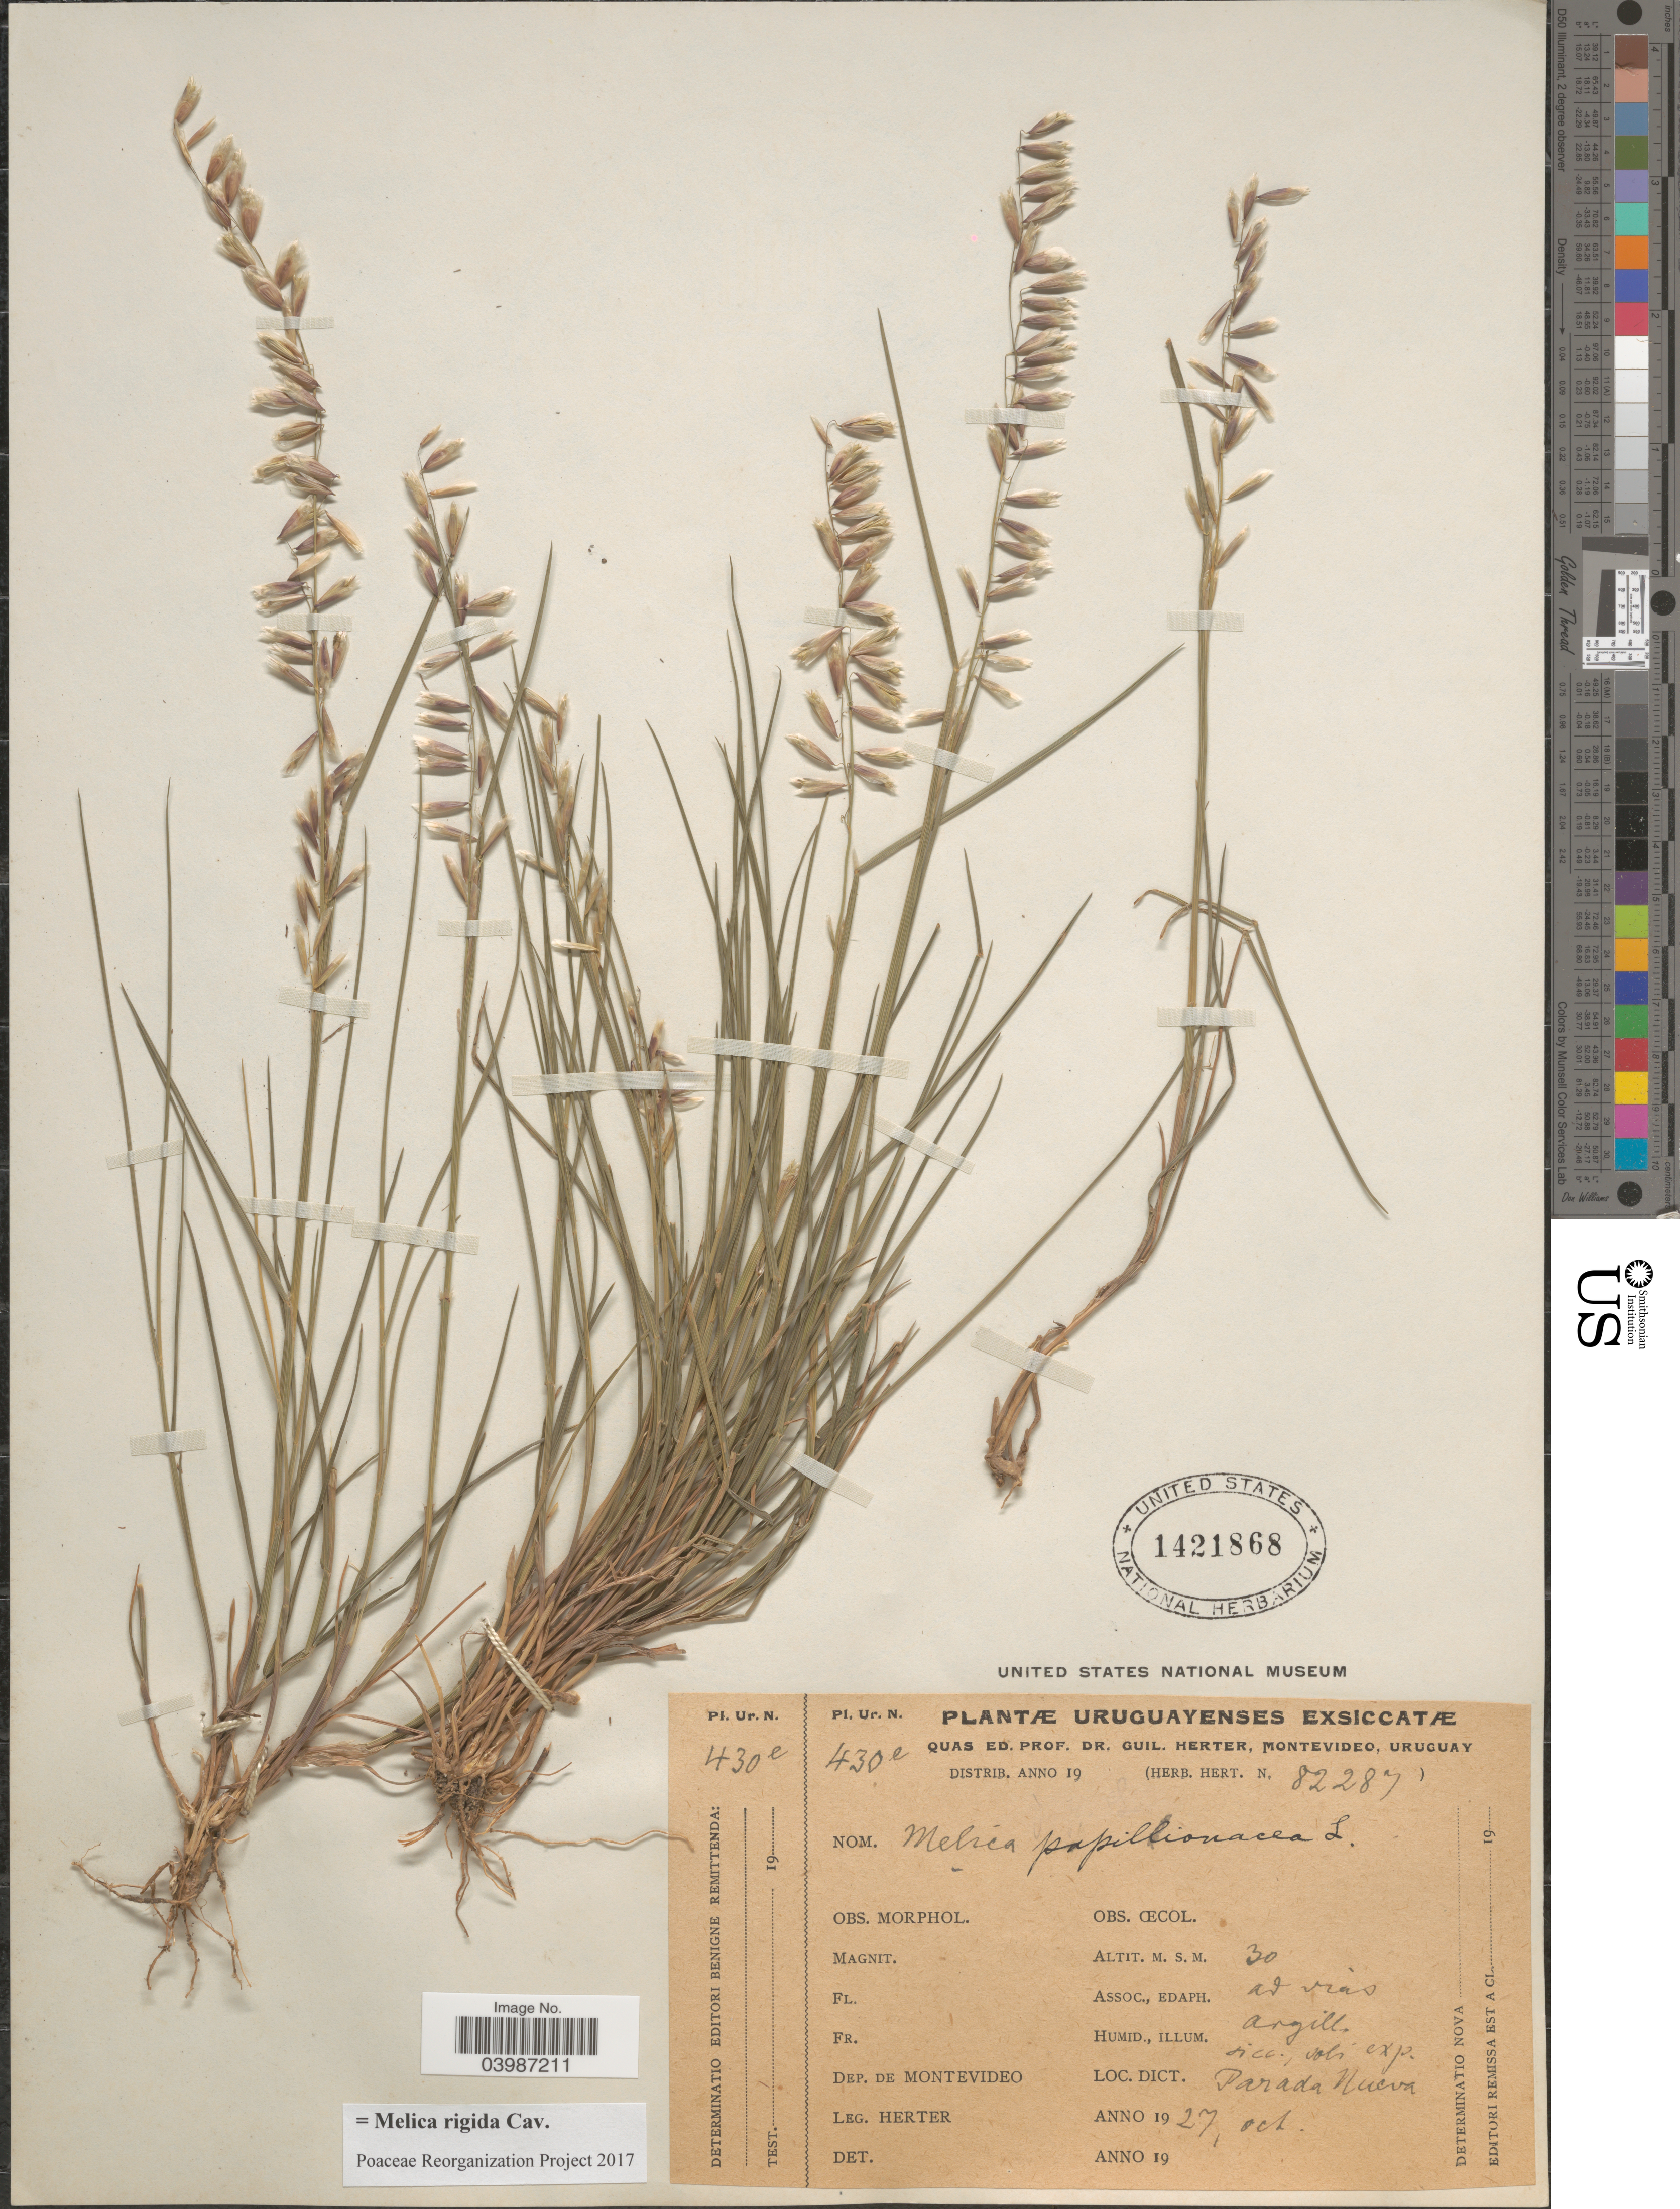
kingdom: Plantae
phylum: Tracheophyta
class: Liliopsida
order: Poales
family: Poaceae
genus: Melica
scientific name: Melica rigida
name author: Cav.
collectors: G. Herter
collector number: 430e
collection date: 1927-10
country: Uruguay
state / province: Montevideo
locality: Dep. de Montevideo. Dict. Parada Nueva.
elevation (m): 30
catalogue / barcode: US 1421868